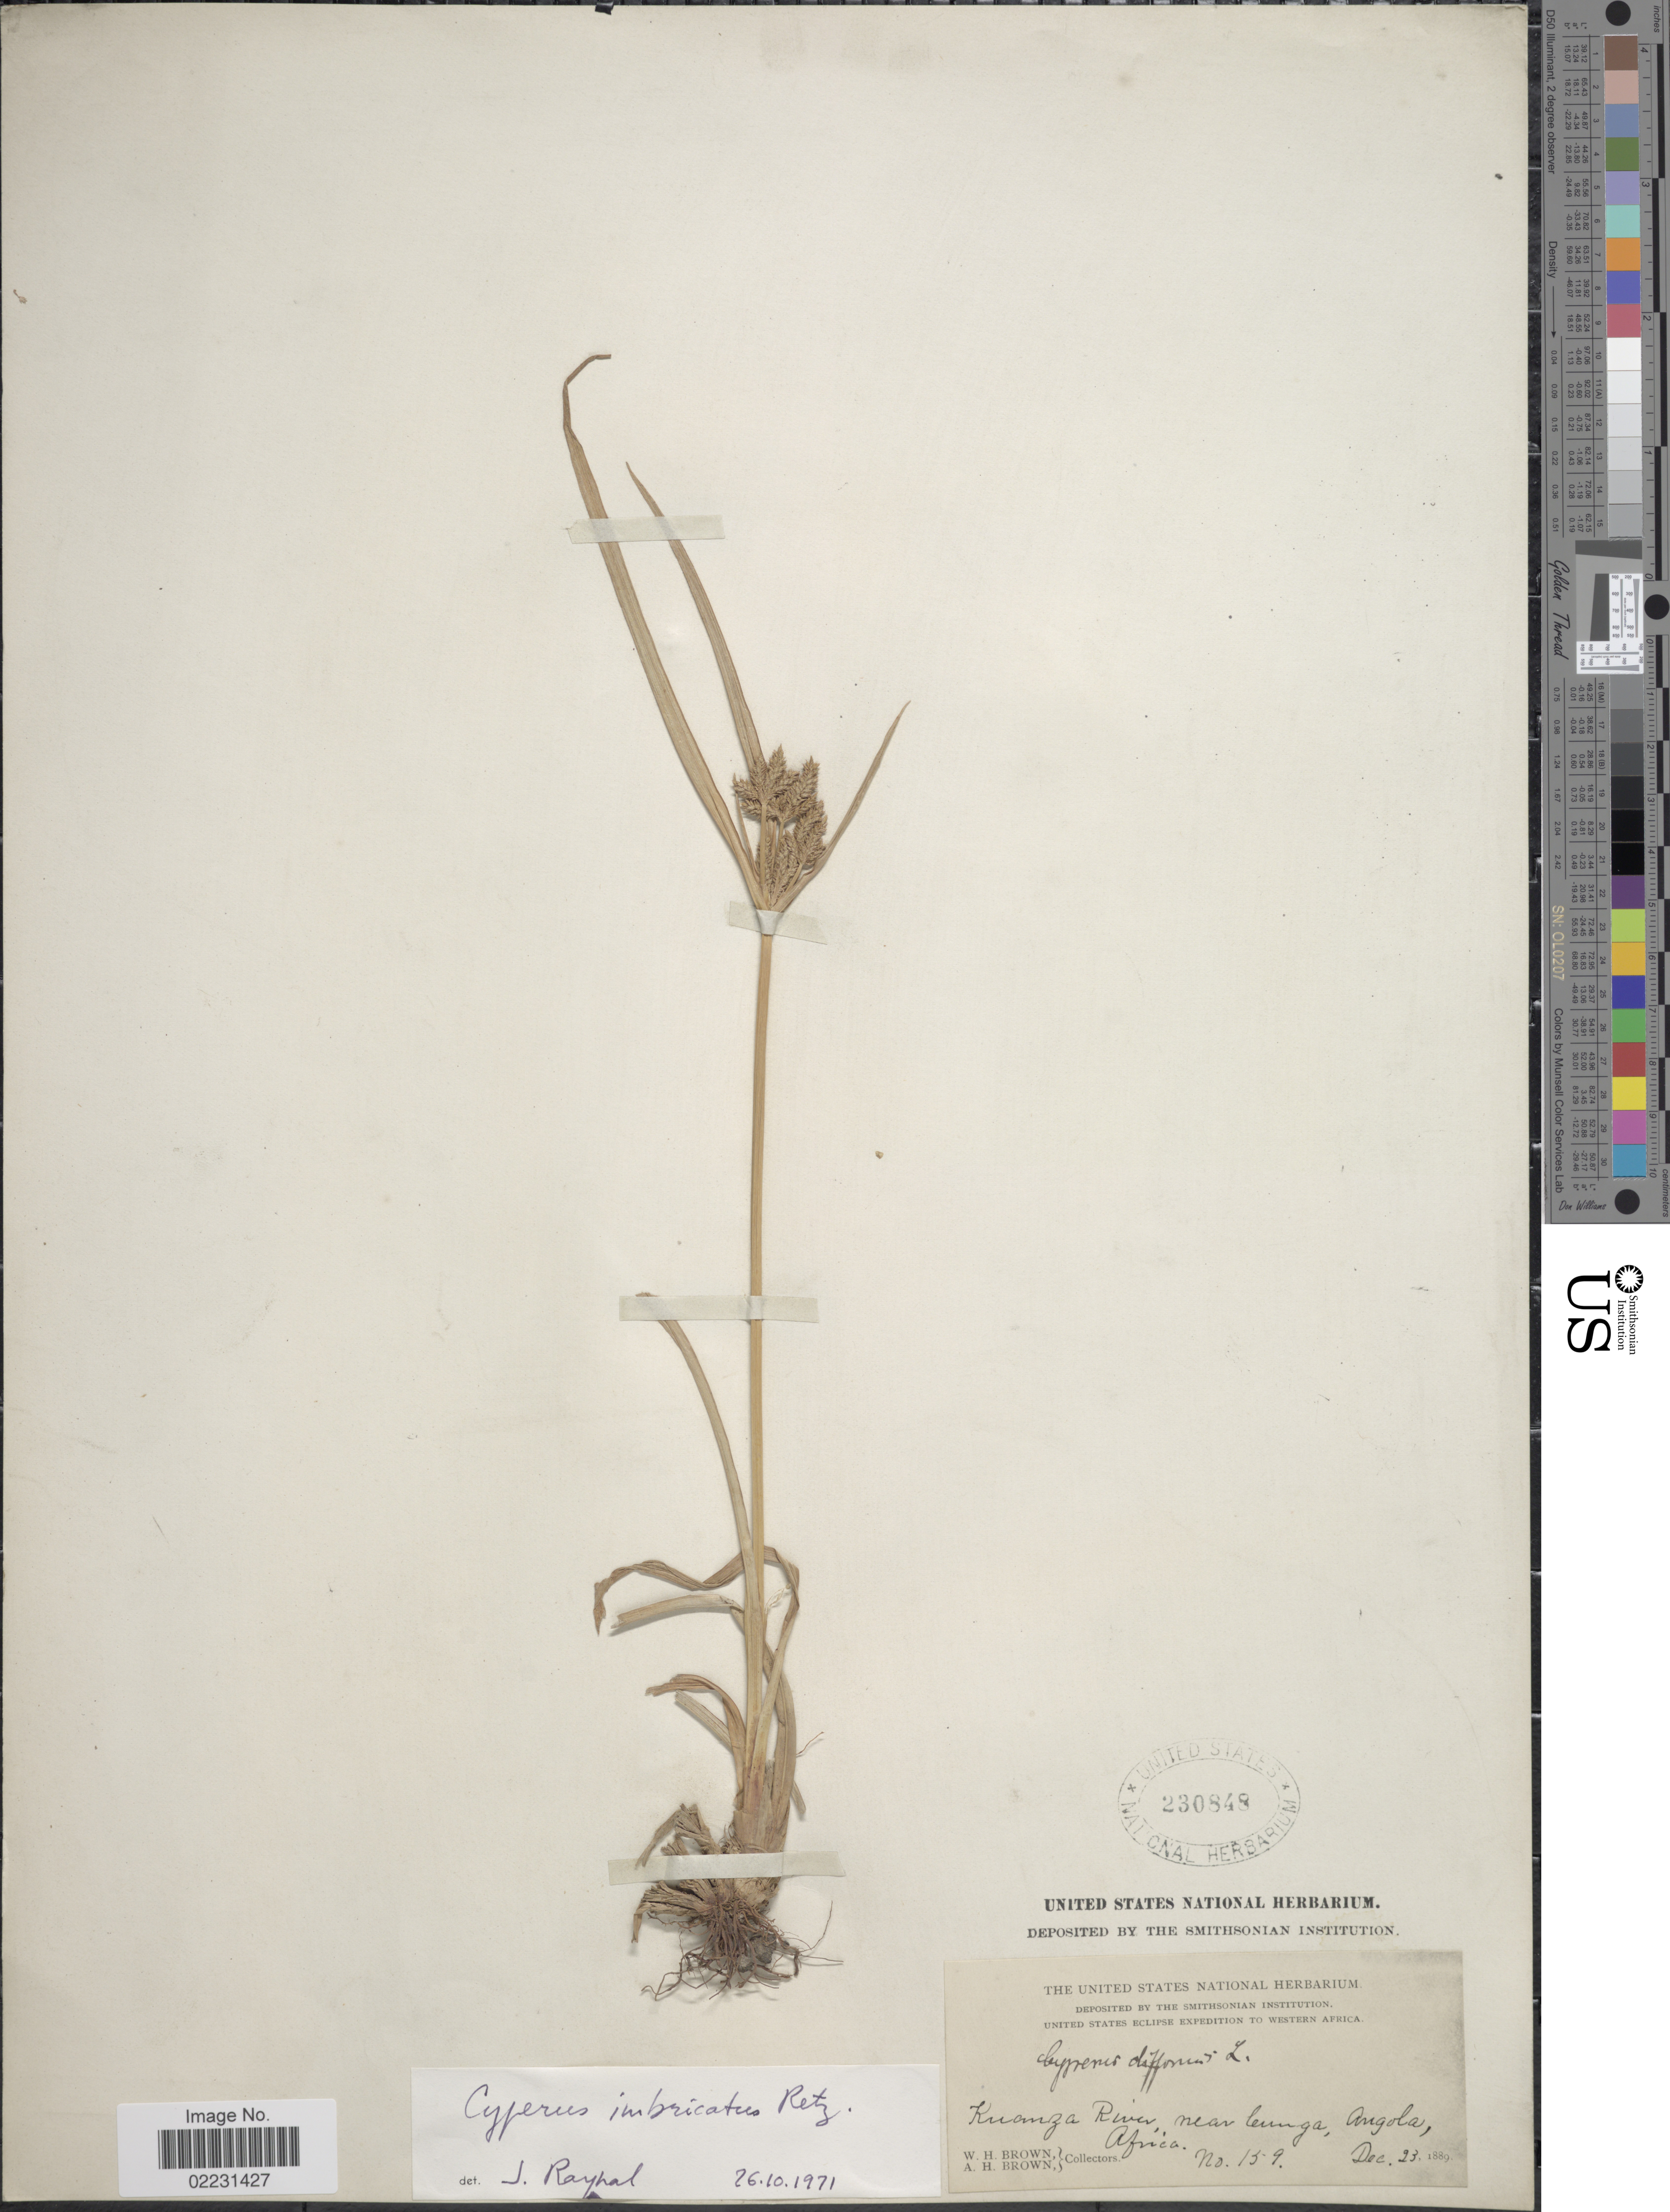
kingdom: Plantae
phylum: Tracheophyta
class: Liliopsida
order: Poales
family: Cyperaceae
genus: Cyperus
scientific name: Cyperus imbricatus Retz.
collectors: W. H. Brown & A. H. Brown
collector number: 159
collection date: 1889-12-23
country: Angola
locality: Kuanza River, near Cunga, Angola. Africa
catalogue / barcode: US 230848